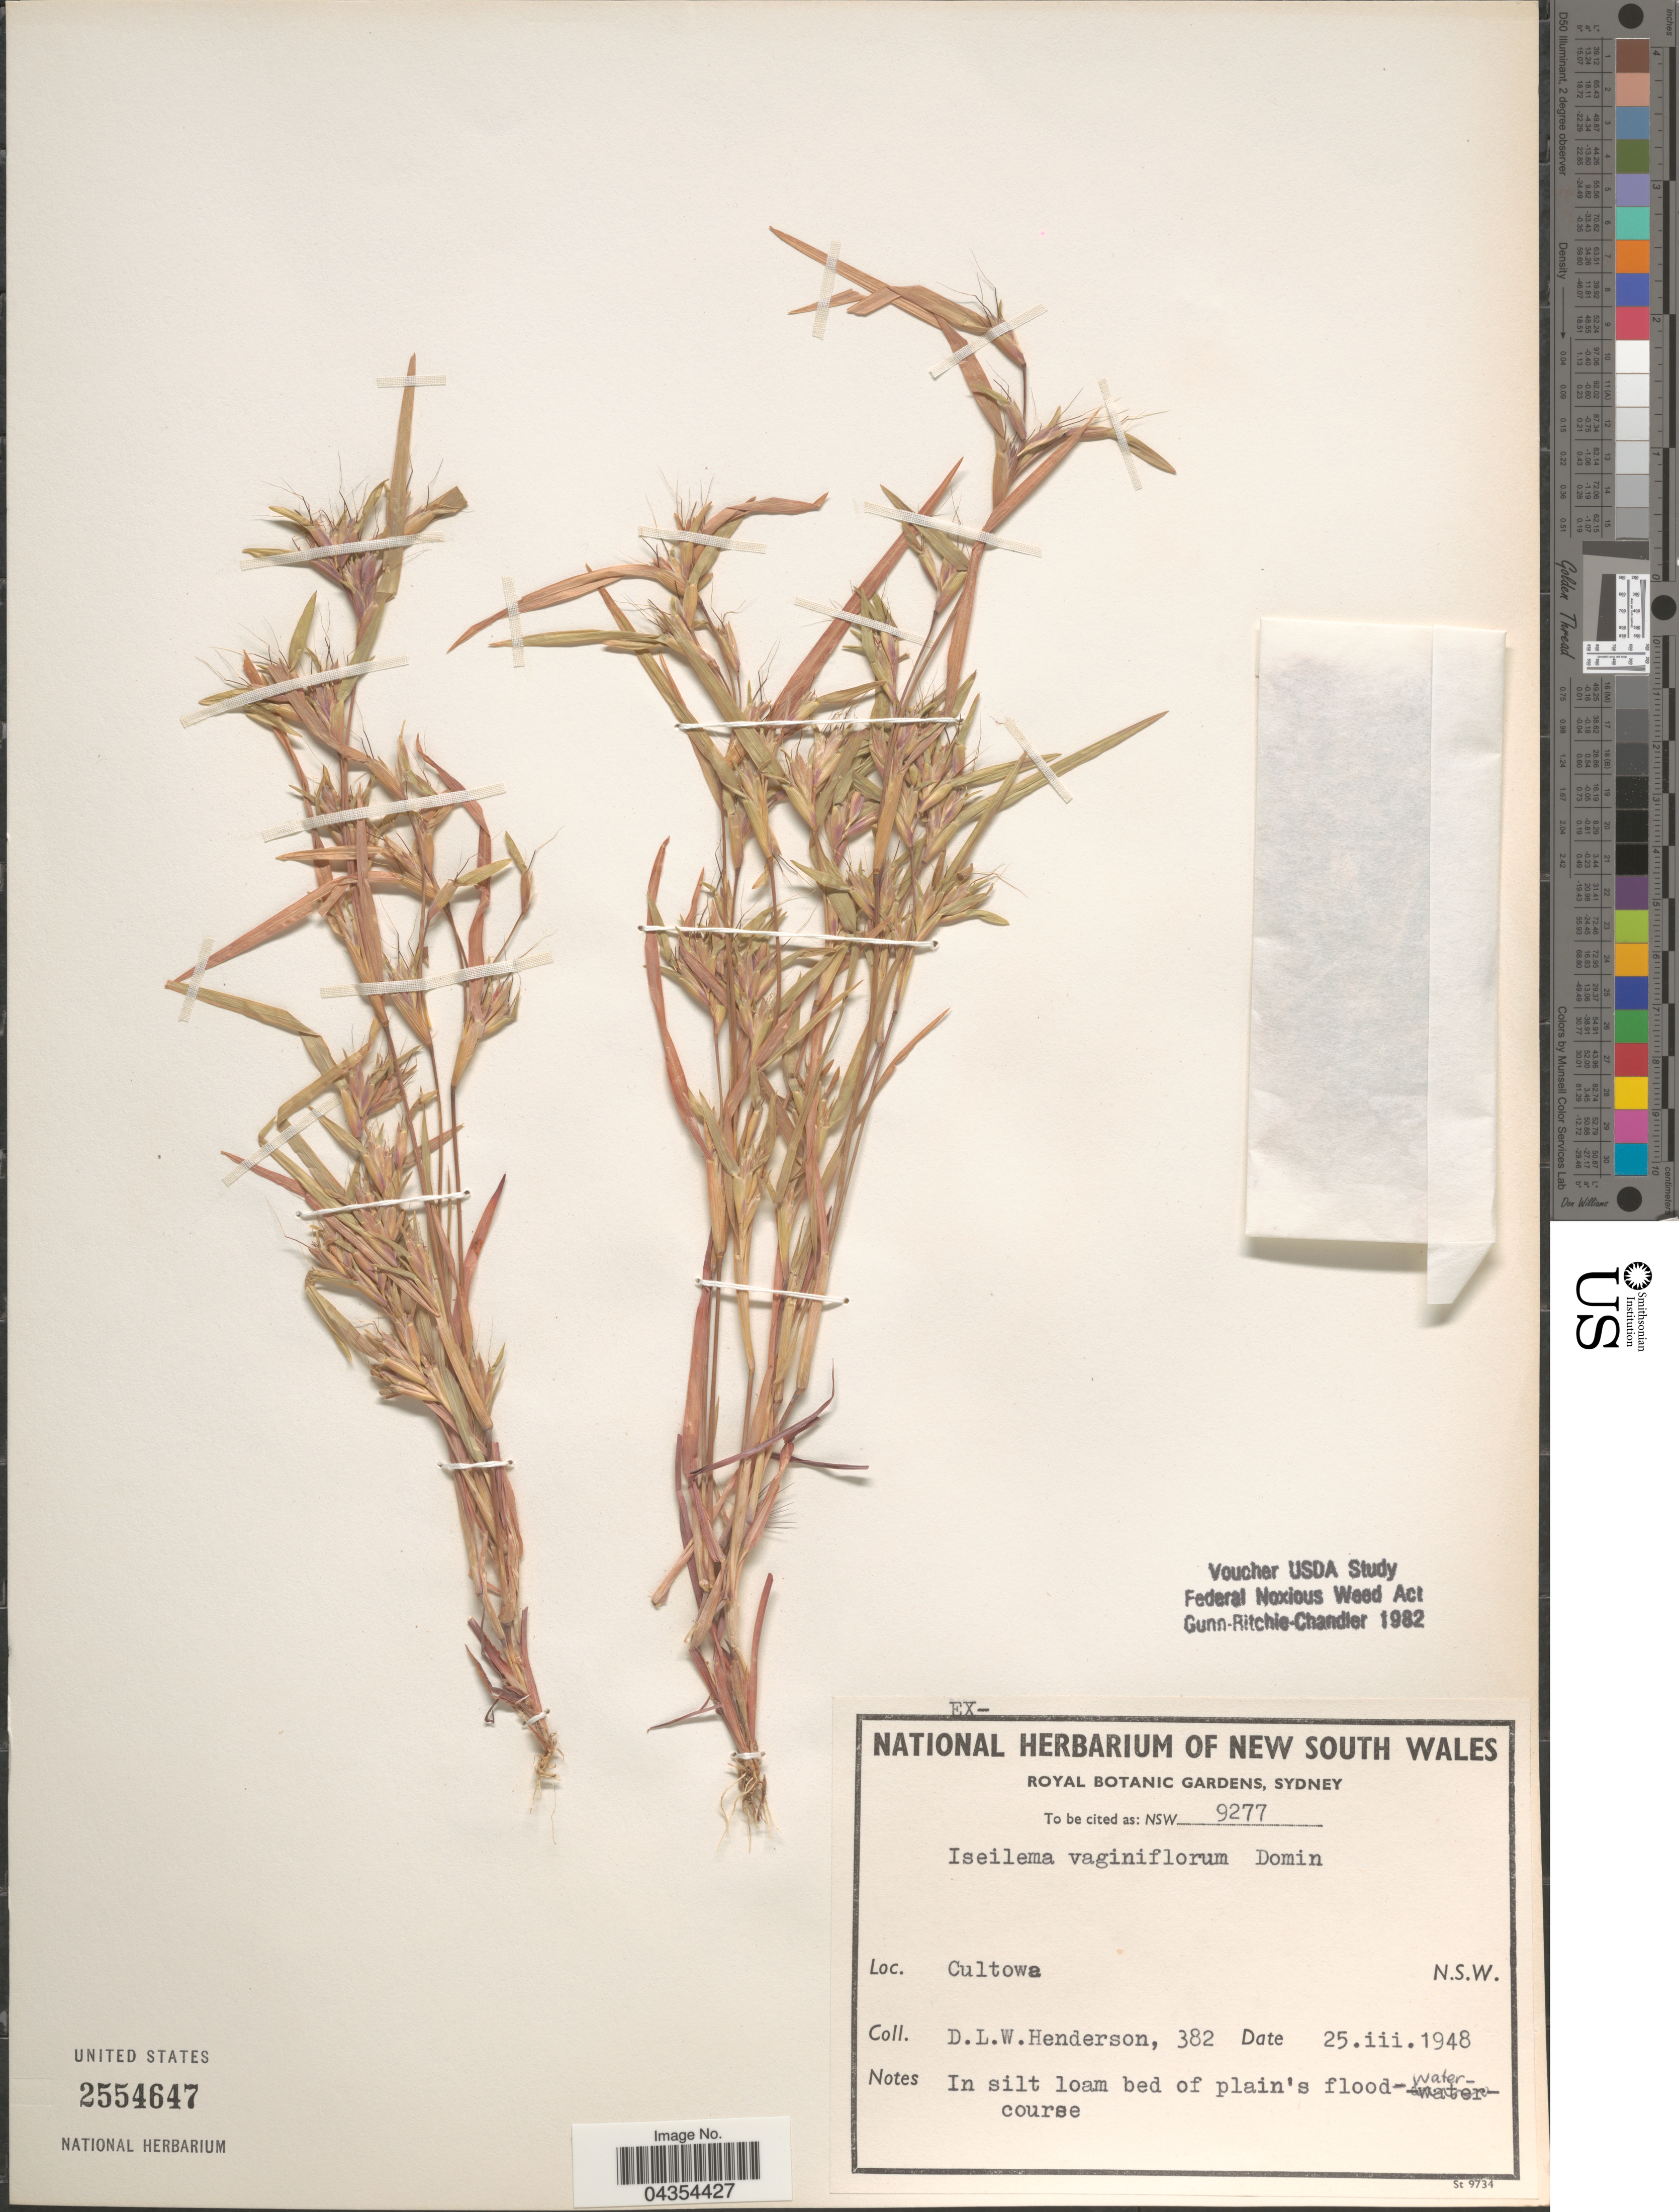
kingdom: Plantae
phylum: Tracheophyta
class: Liliopsida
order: Poales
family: Poaceae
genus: Iseilema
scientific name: Iseilema vaginiflorum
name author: Domin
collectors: D. Henderson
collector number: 382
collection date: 1948-03-25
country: Australia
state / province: New South Wales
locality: Cultowa.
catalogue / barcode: US 2554647